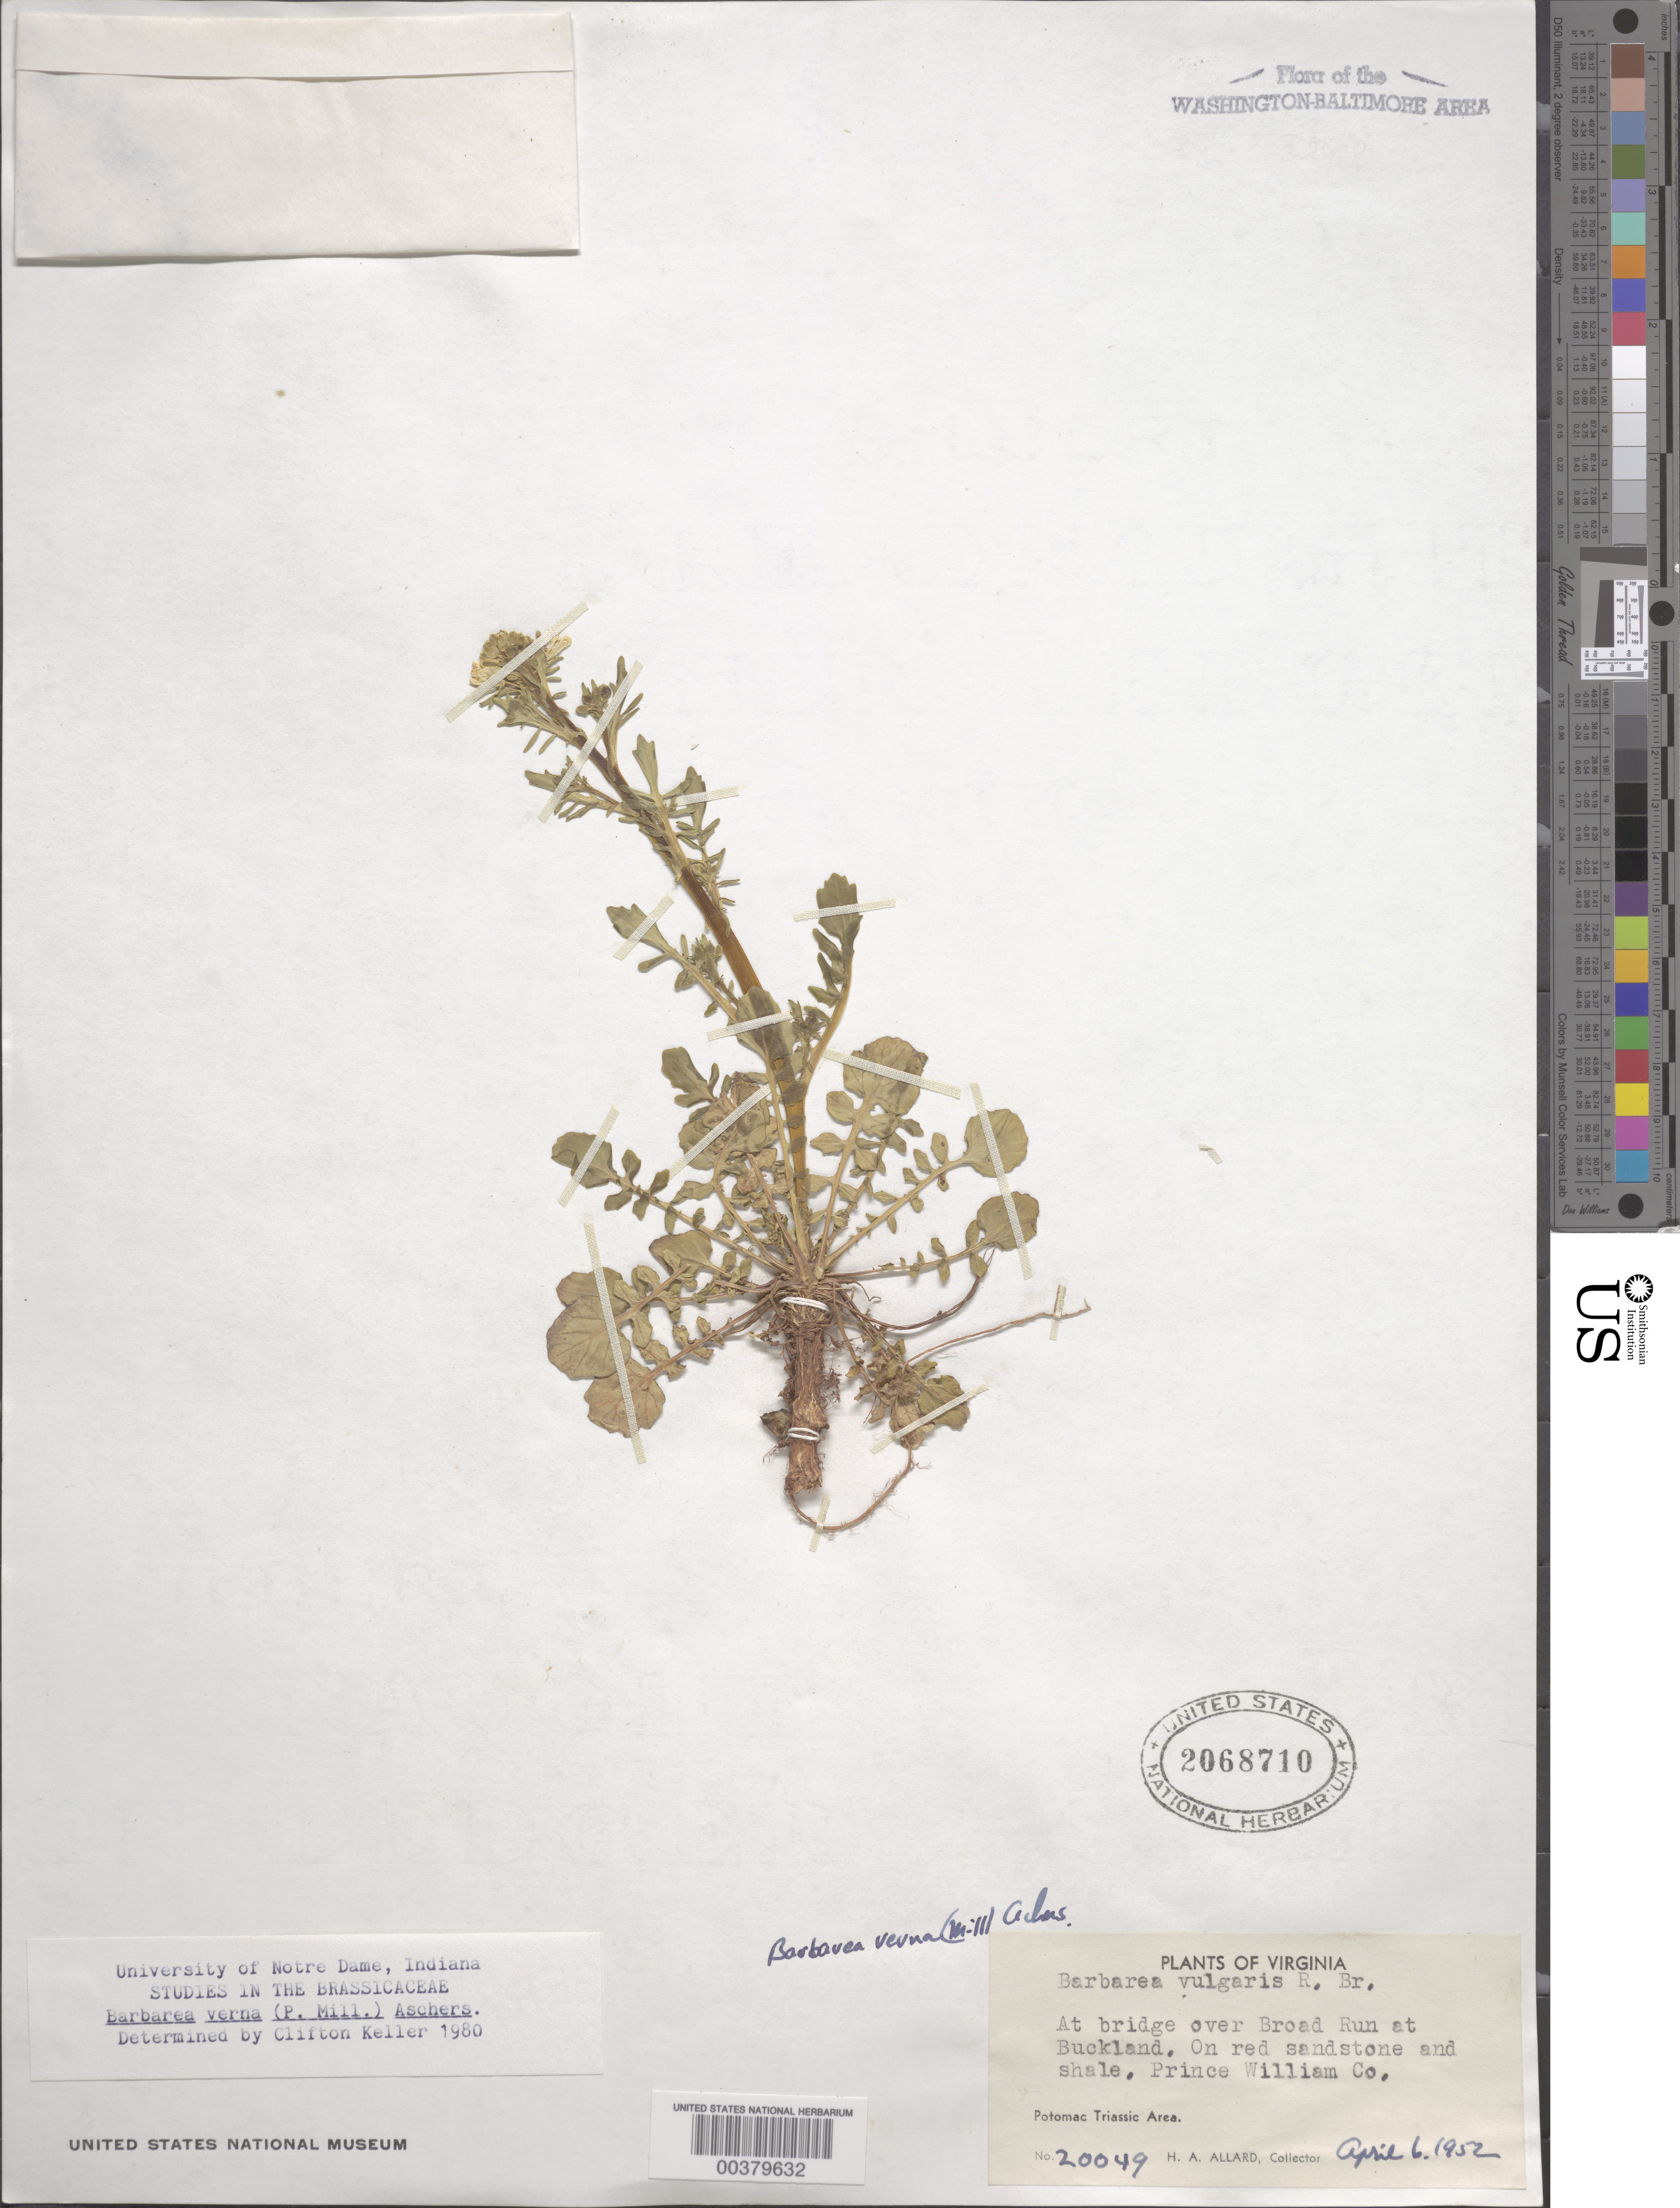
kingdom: Plantae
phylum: Tracheophyta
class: Magnoliopsida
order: Brassicales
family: Brassicaceae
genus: Barbarea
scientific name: Barbarea verna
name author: (Mill.) Asch.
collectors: H. A. Allard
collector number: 20049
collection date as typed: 06 Apr 1952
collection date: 1952-04-06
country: United States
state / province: Virginia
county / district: Prince William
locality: Broad Run, Buckland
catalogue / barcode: US 2068710